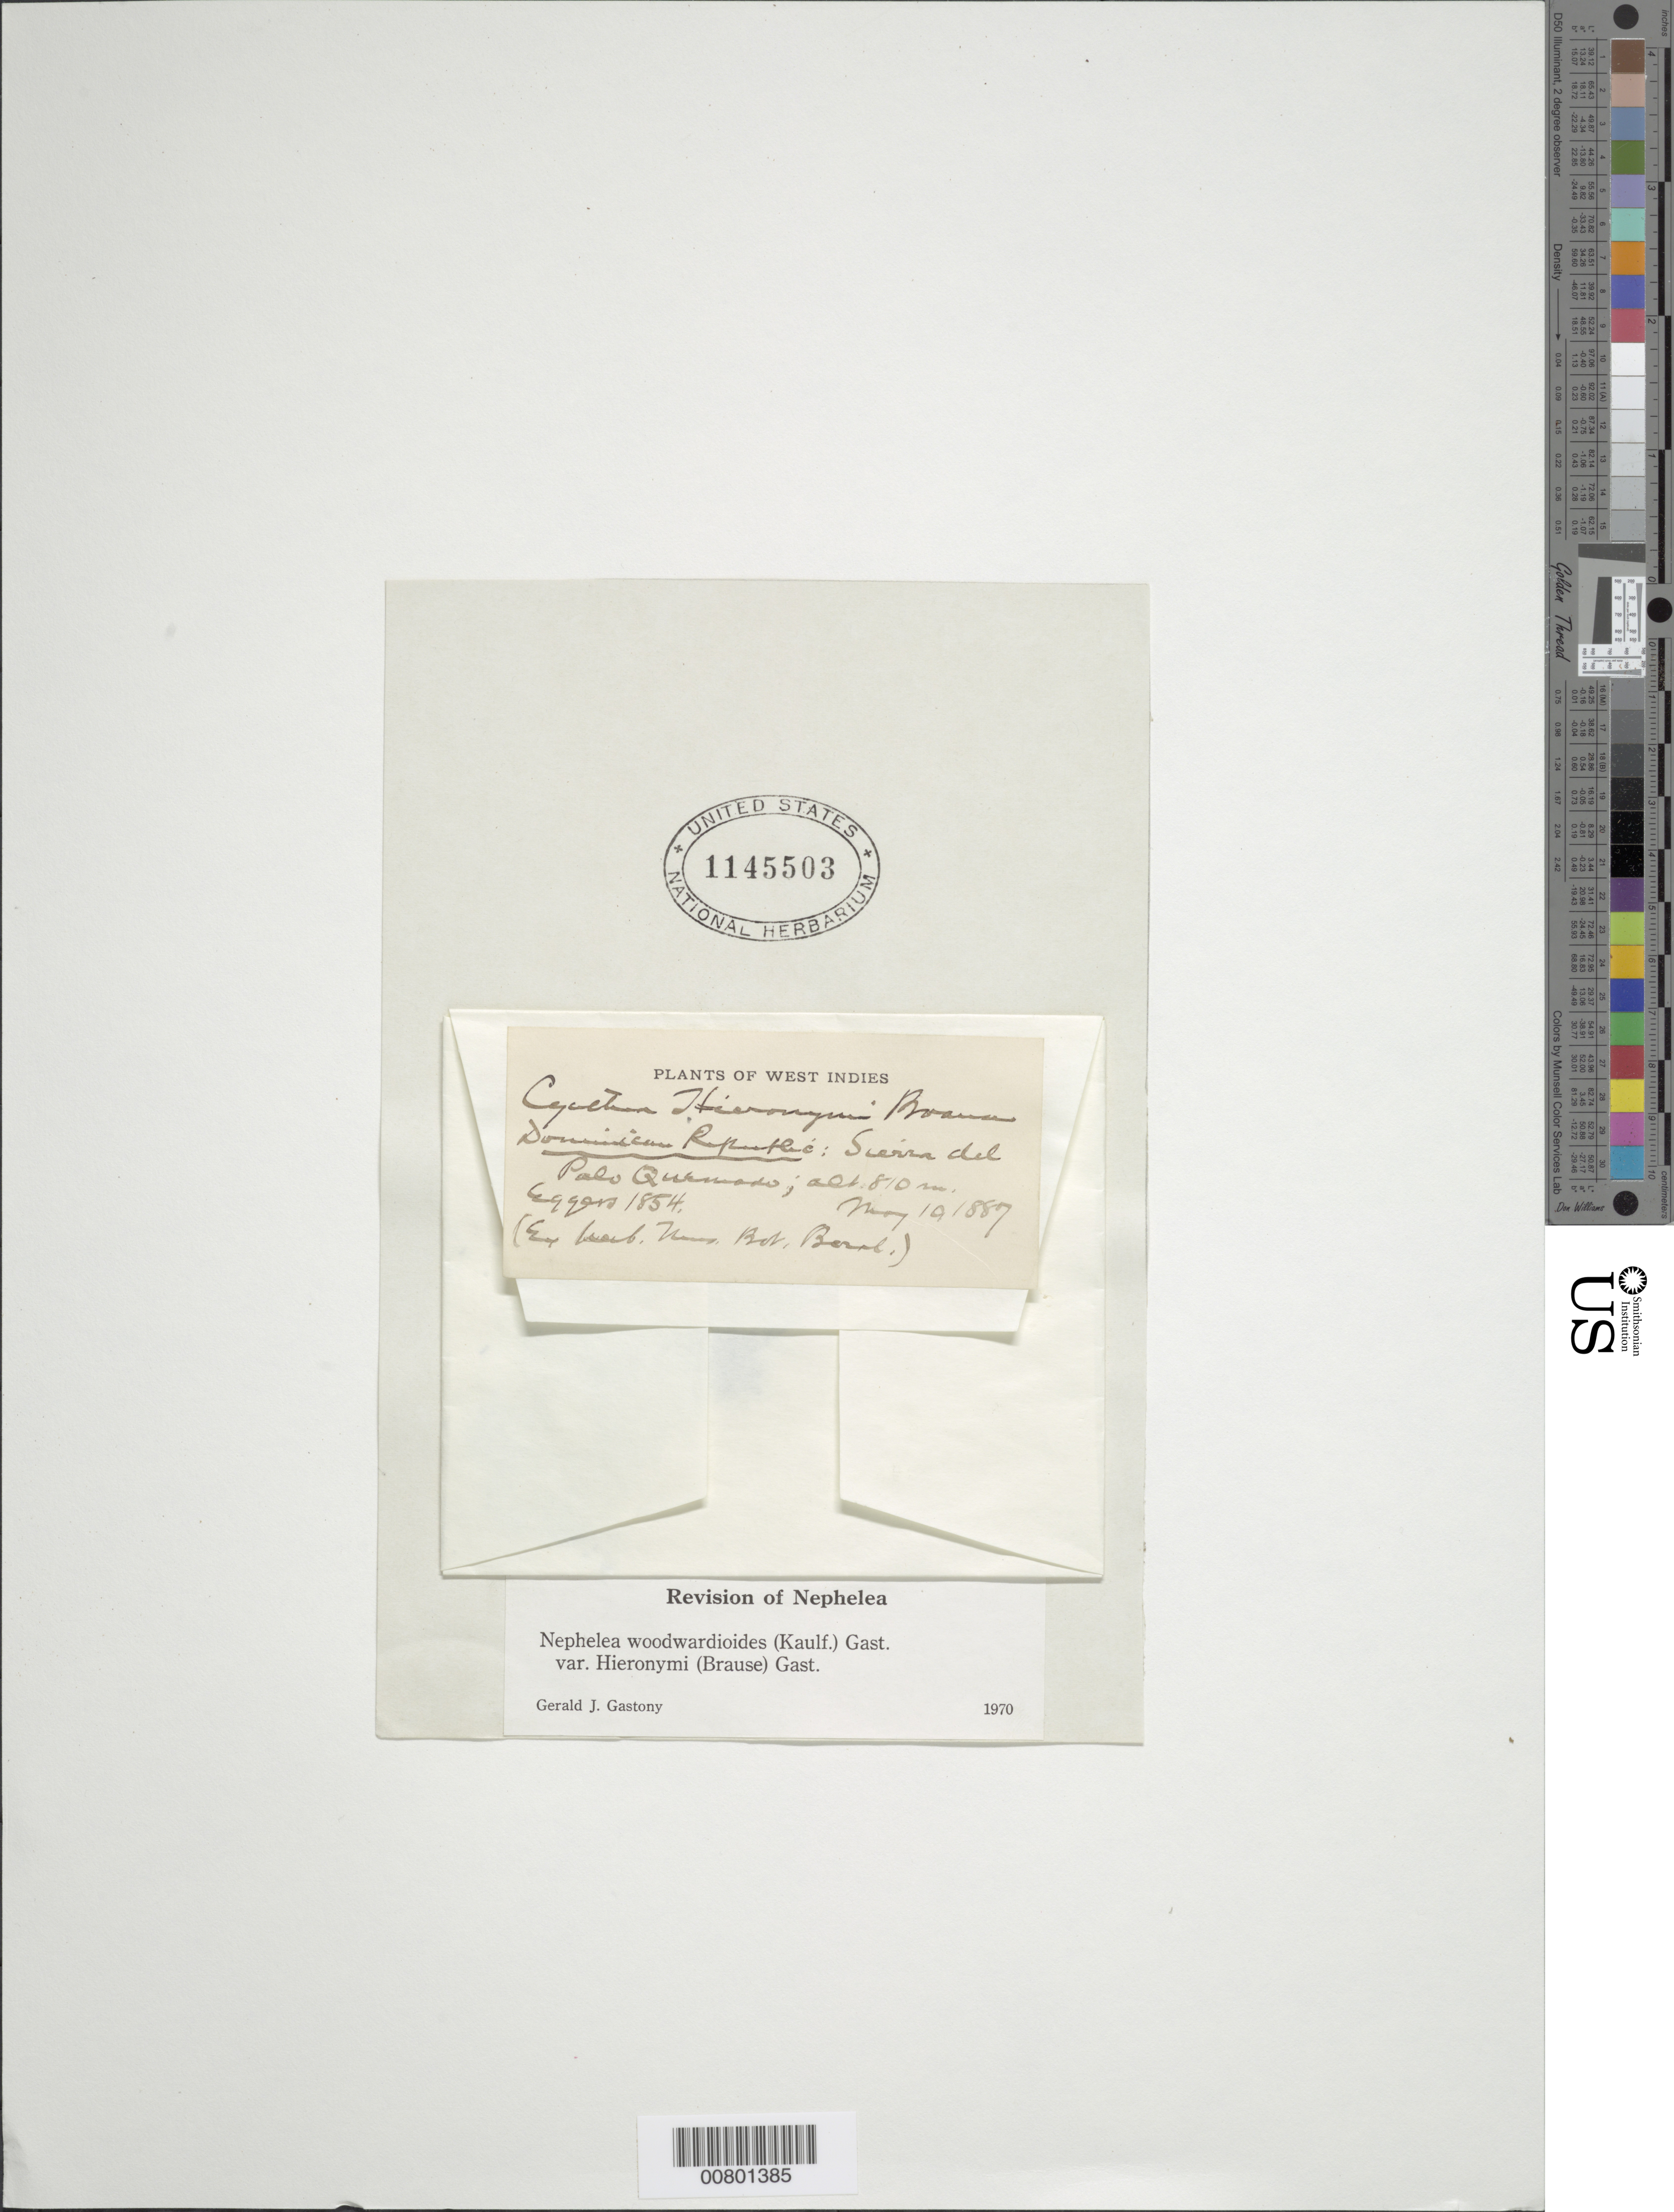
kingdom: Plantae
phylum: Tracheophyta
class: Polypodiopsida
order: Cyatheales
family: Cyatheaceae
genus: Alsophila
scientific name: Alsophila woodwardioides var. hieronymii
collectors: H. F. A. von Eggers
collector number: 1854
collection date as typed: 10 May 188-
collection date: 1880-05-10/1889-05-10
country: Dominican Republic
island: Hispaniola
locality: Sierra del Palo Quemando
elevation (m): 810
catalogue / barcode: US 1145503